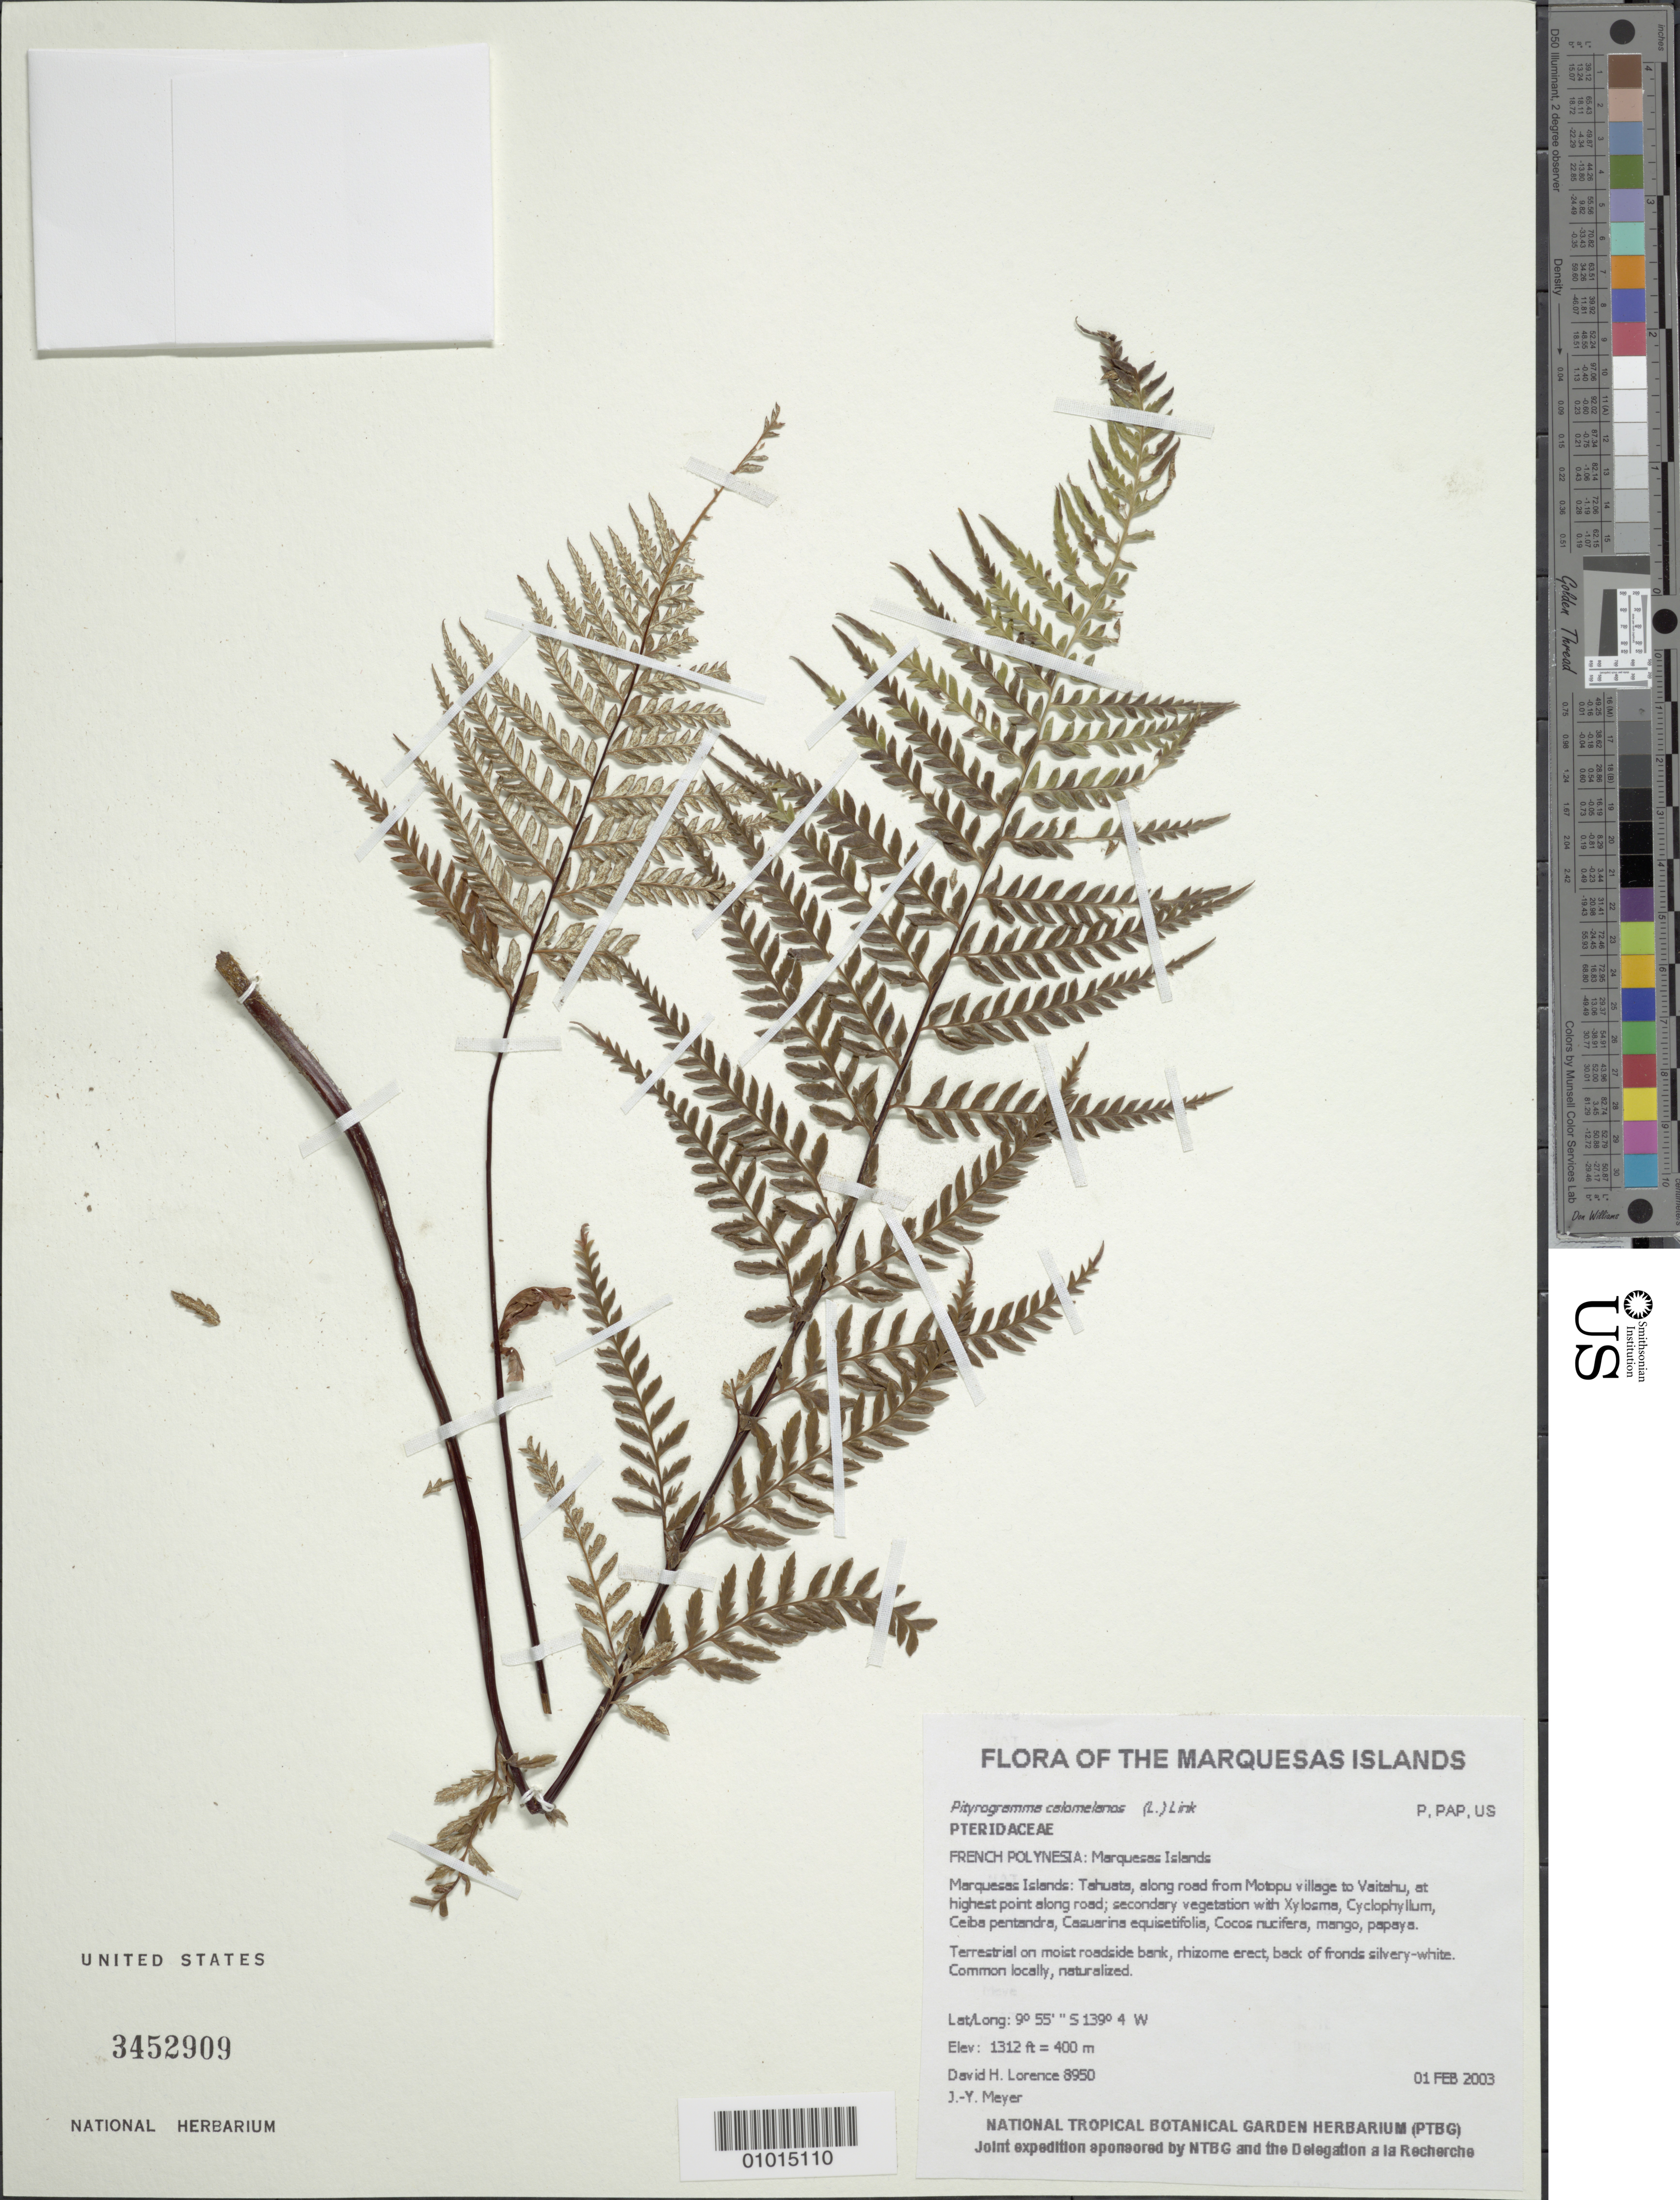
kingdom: Plantae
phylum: Tracheophyta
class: Polypodiopsida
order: Polypodiales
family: Pteridaceae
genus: Pityrogramma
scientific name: Pityrogramma calomelanos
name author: (L.) Link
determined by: Wood, Kenneth R.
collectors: D. Lorence & J.-Y. Meyer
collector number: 8950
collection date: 2003-02-01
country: French Polynesia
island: Tahuata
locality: Along road from Motopu village to Vaitahu, at highest point along road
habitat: Secondary vegetation. Terrestrial on moist roadside bank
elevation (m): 400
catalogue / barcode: US 3452909